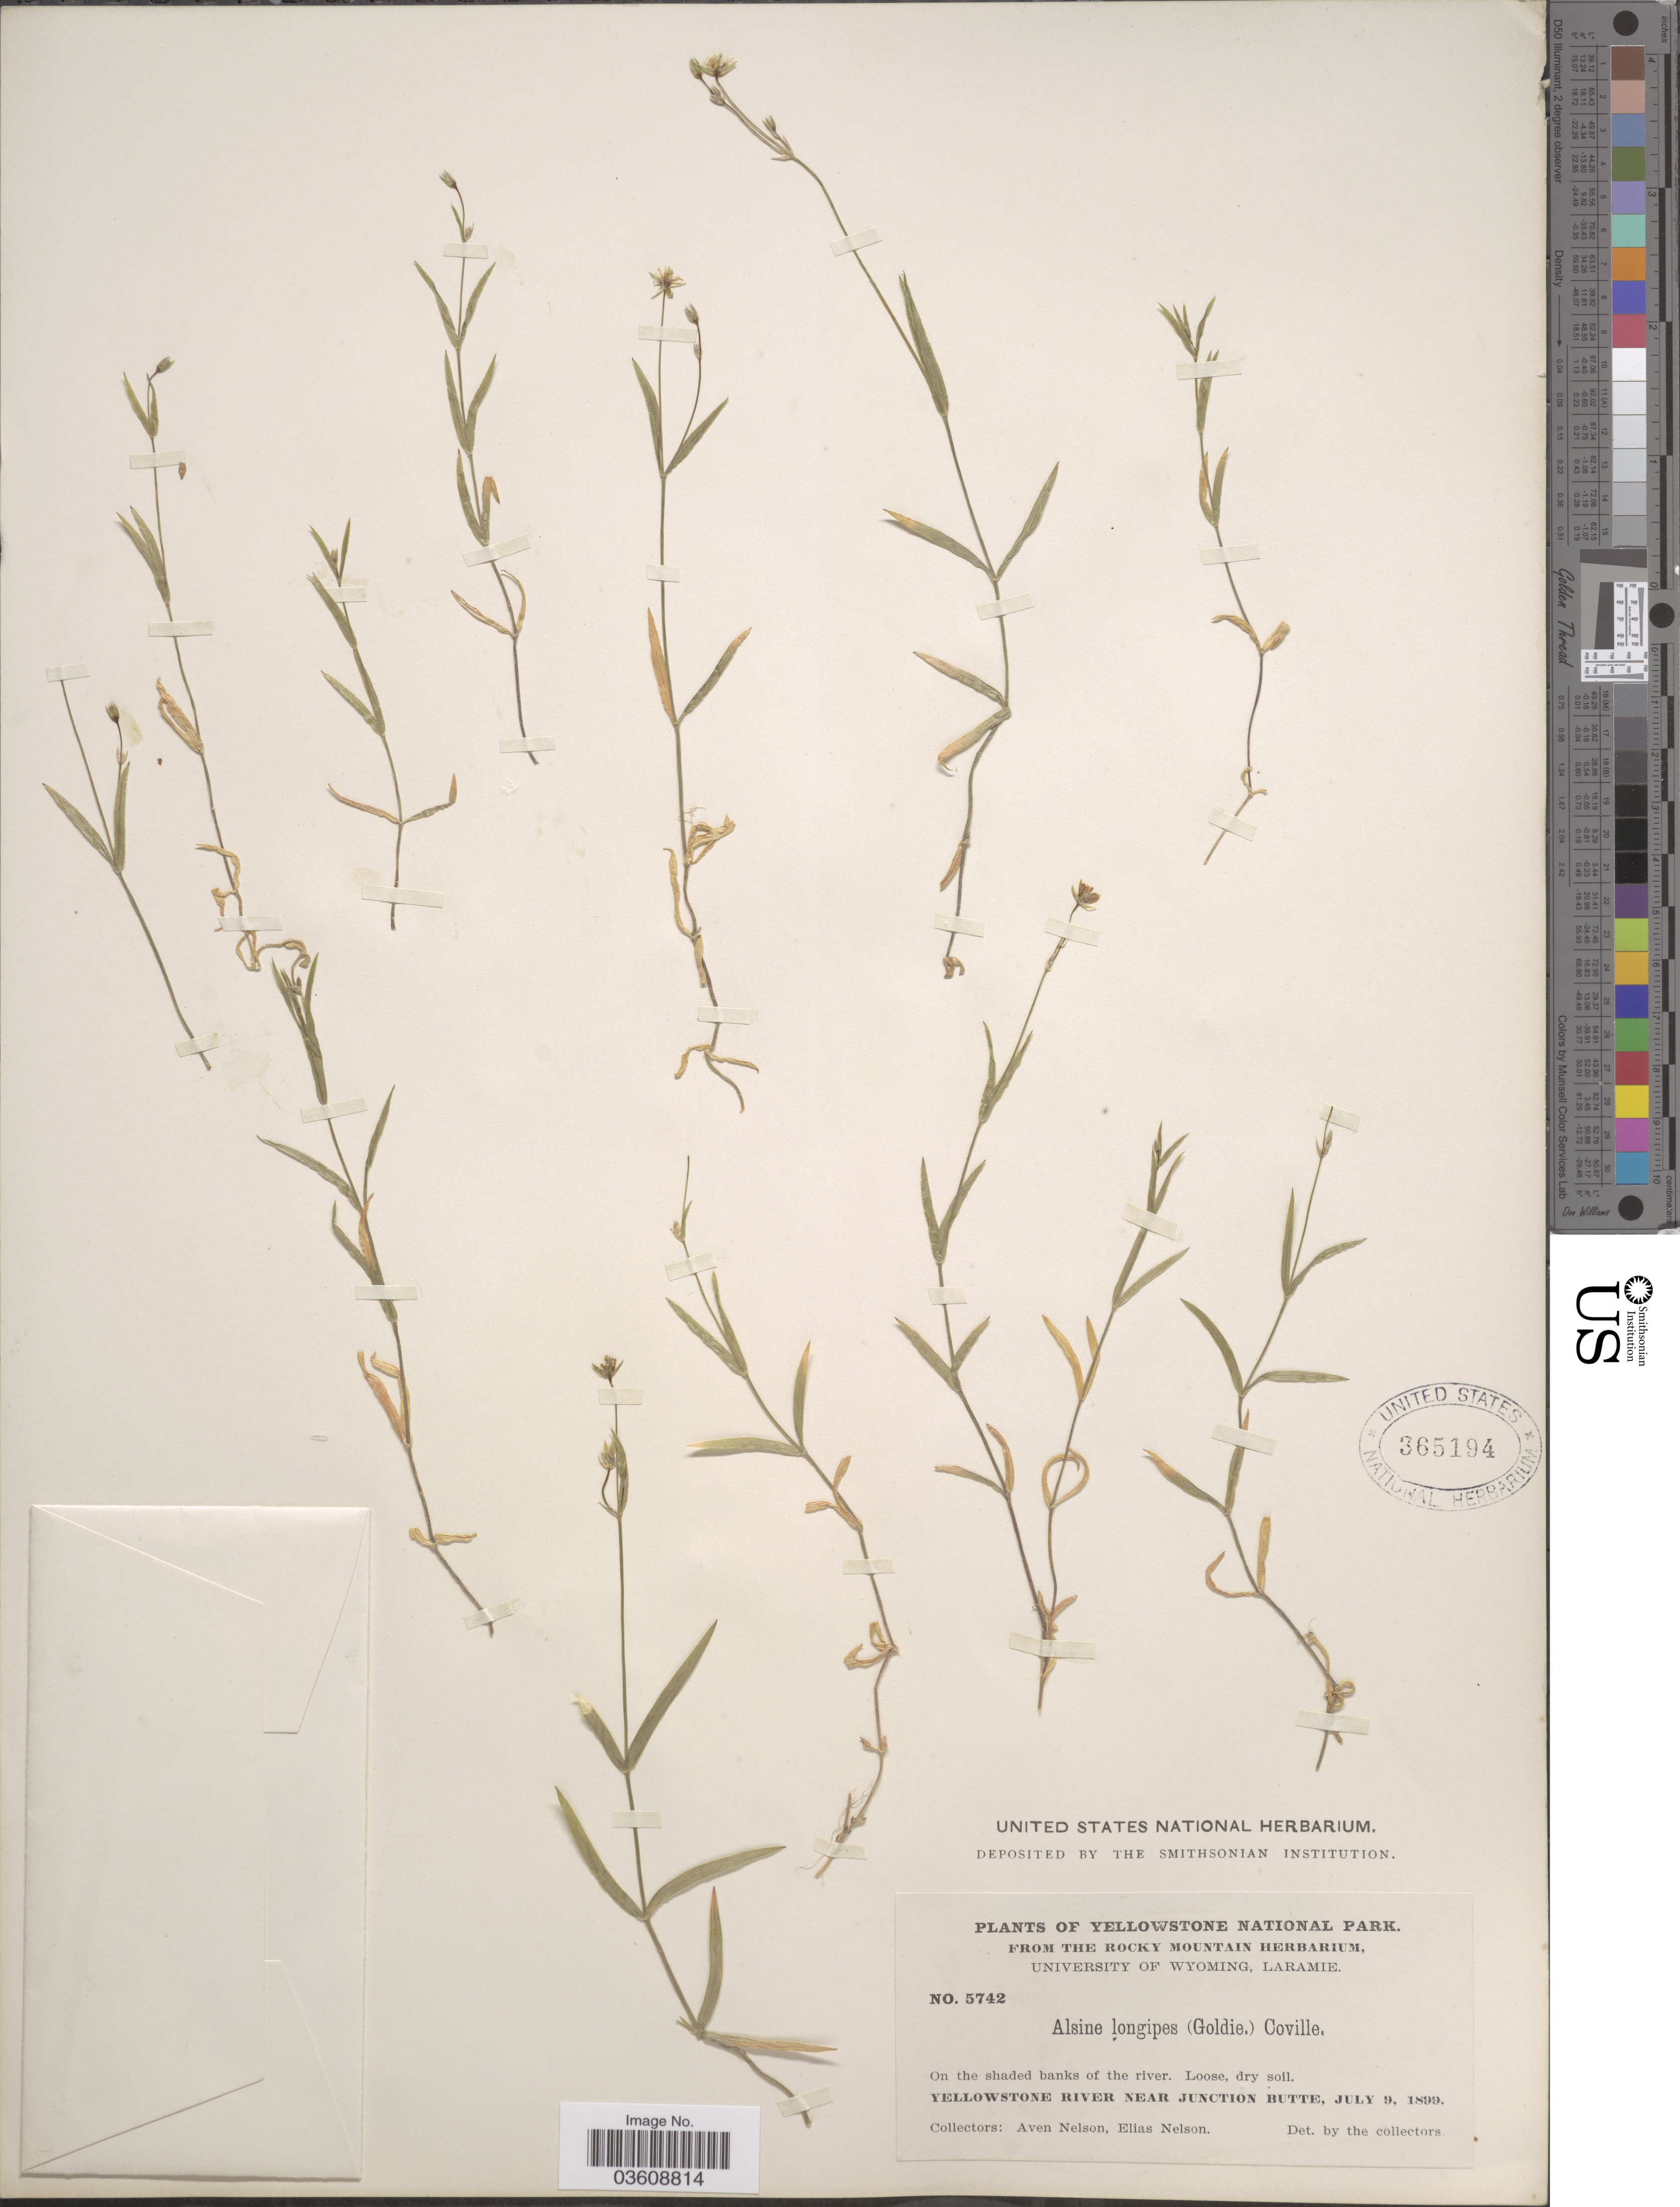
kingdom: Plantae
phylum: Tracheophyta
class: Magnoliopsida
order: Caryophyllales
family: Caryophyllaceae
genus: Stellaria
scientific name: Stellaria longipes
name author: Goldie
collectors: A. Nelson & E. Nelson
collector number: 5742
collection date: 1899-07-09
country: United States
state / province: Wyoming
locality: Yellowstone National Park. Yellowstone River near Junction Butte.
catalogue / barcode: US 365194